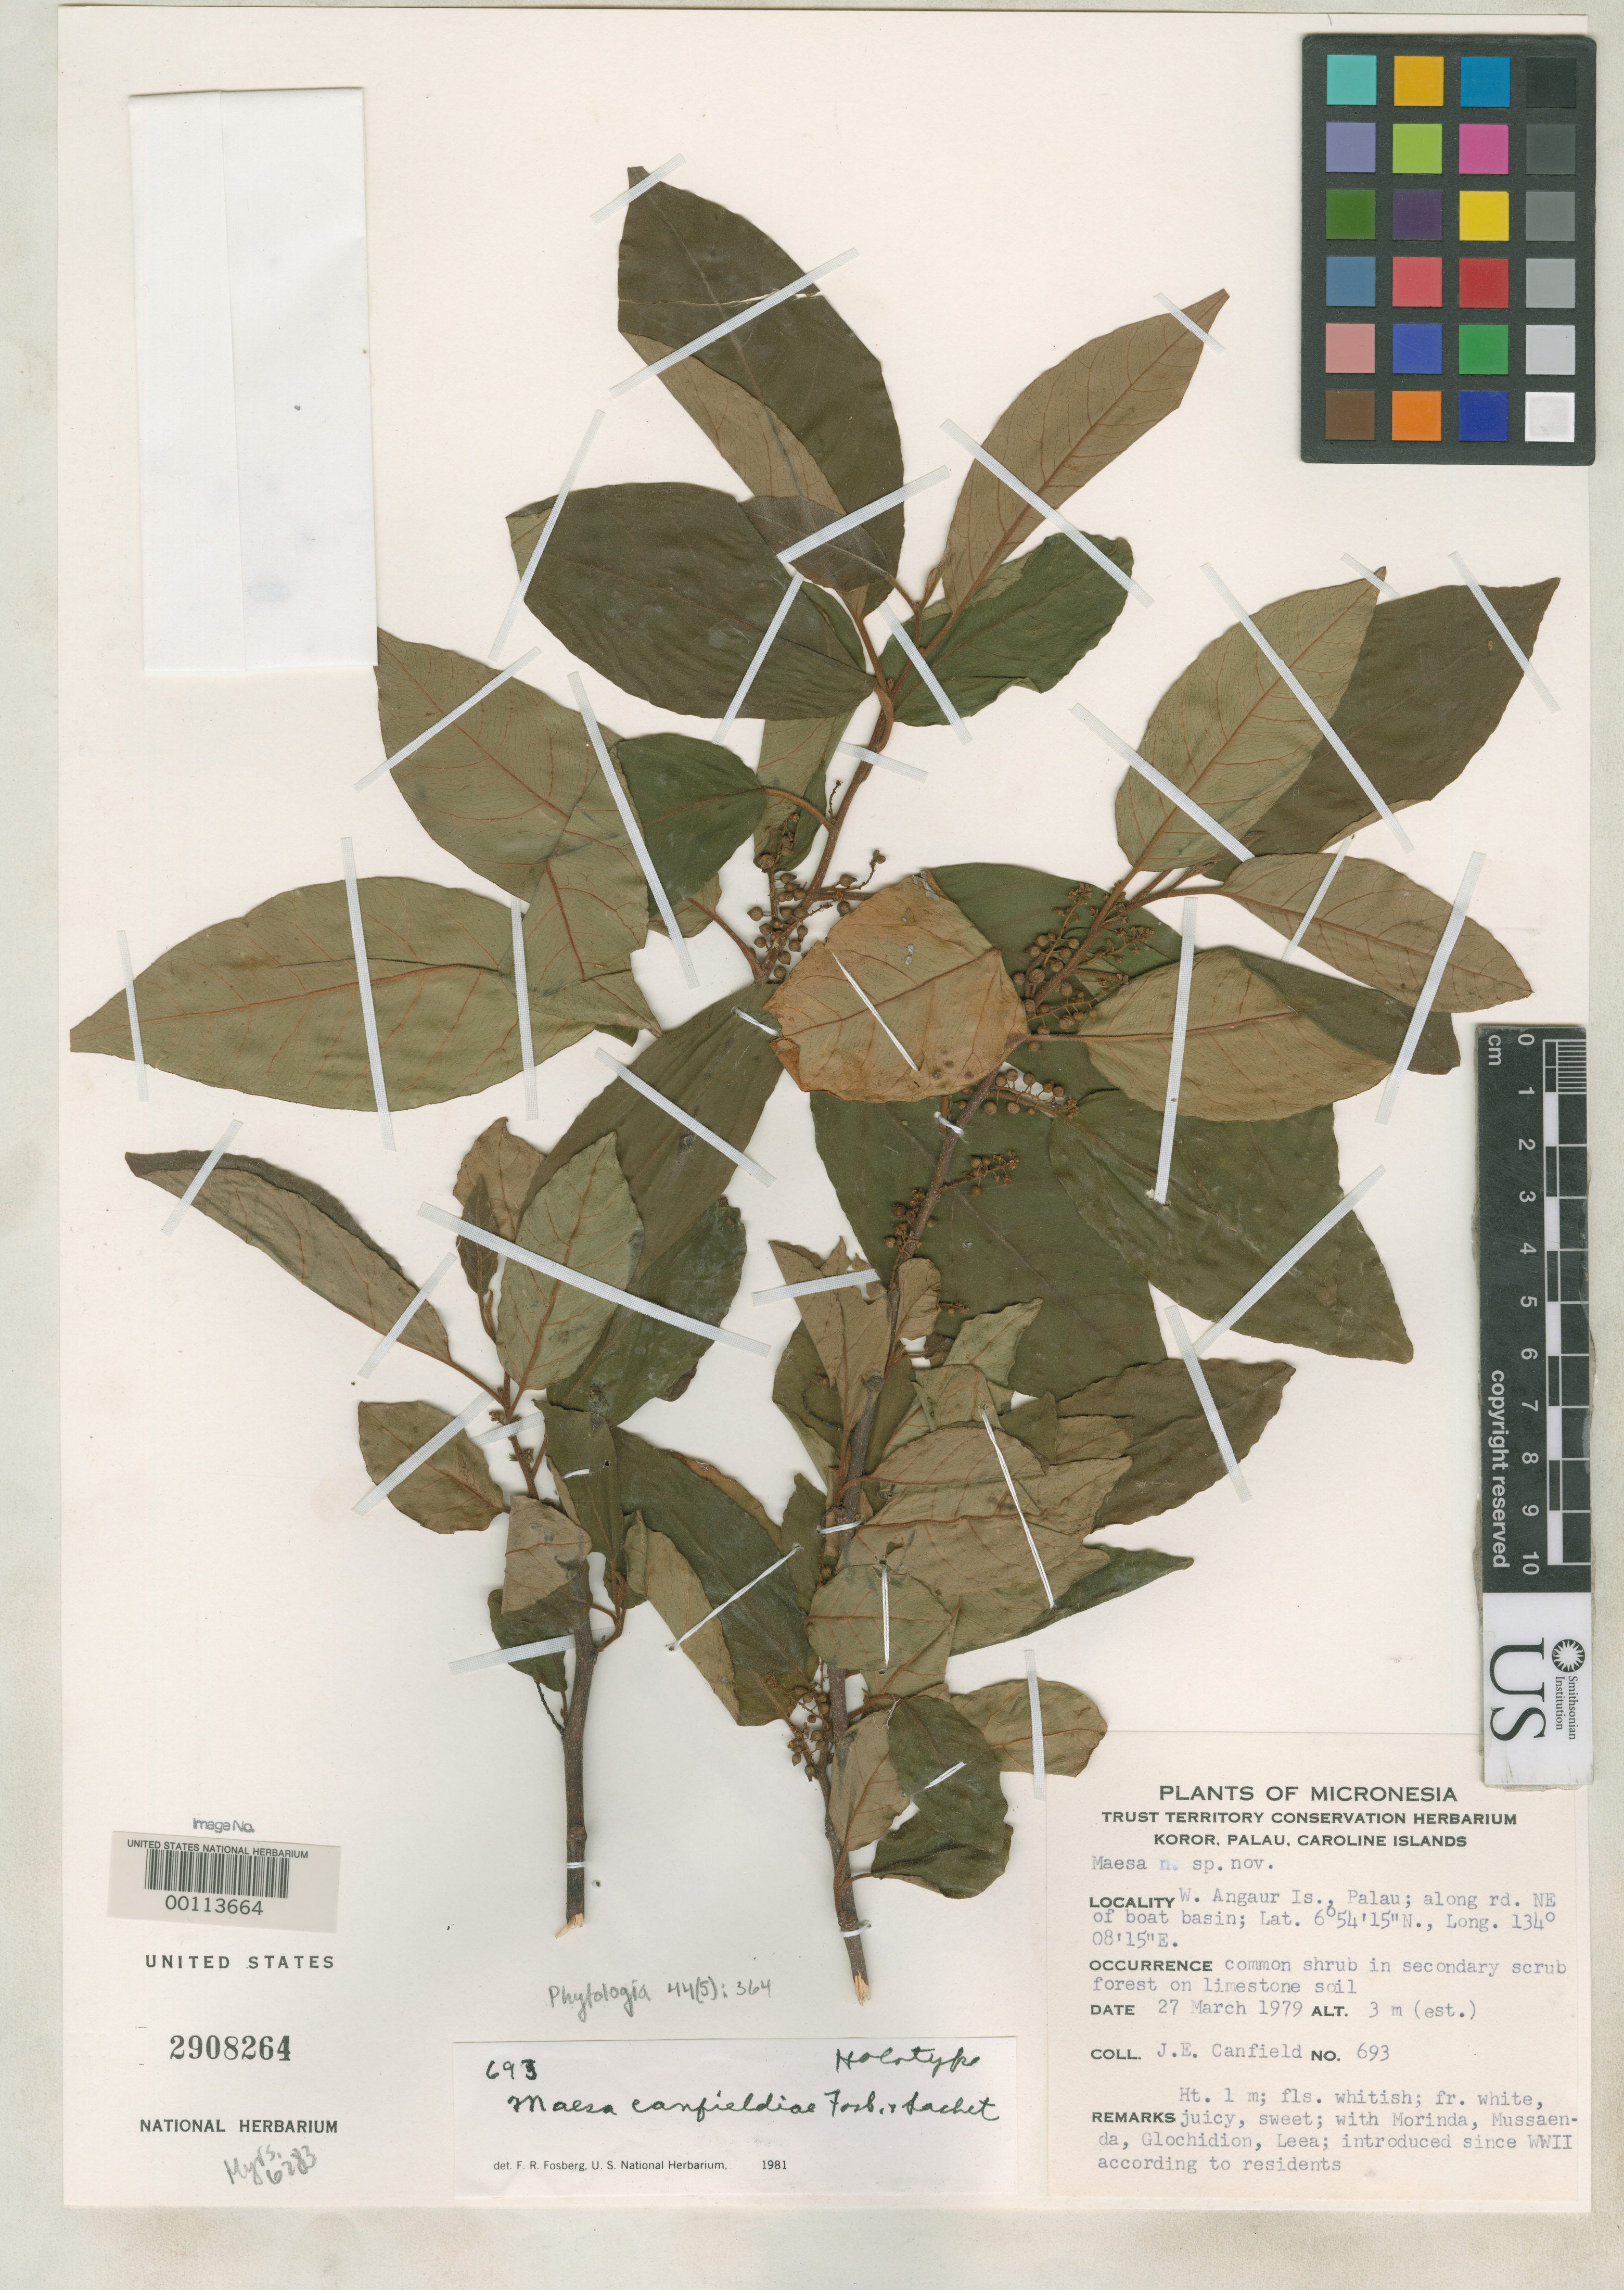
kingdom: Plantae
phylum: Tracheophyta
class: Magnoliopsida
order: Ericales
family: Primulaceae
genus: Maesa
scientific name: Maesa canfieldiae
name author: Fosberg & Sachet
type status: Holotype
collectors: J. E. Canfield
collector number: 693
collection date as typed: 27 Mar 1979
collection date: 1979-03-27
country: Palau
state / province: Angaur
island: Ngeaur [Angaur]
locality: W. Angaur Is.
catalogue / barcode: US 2908264